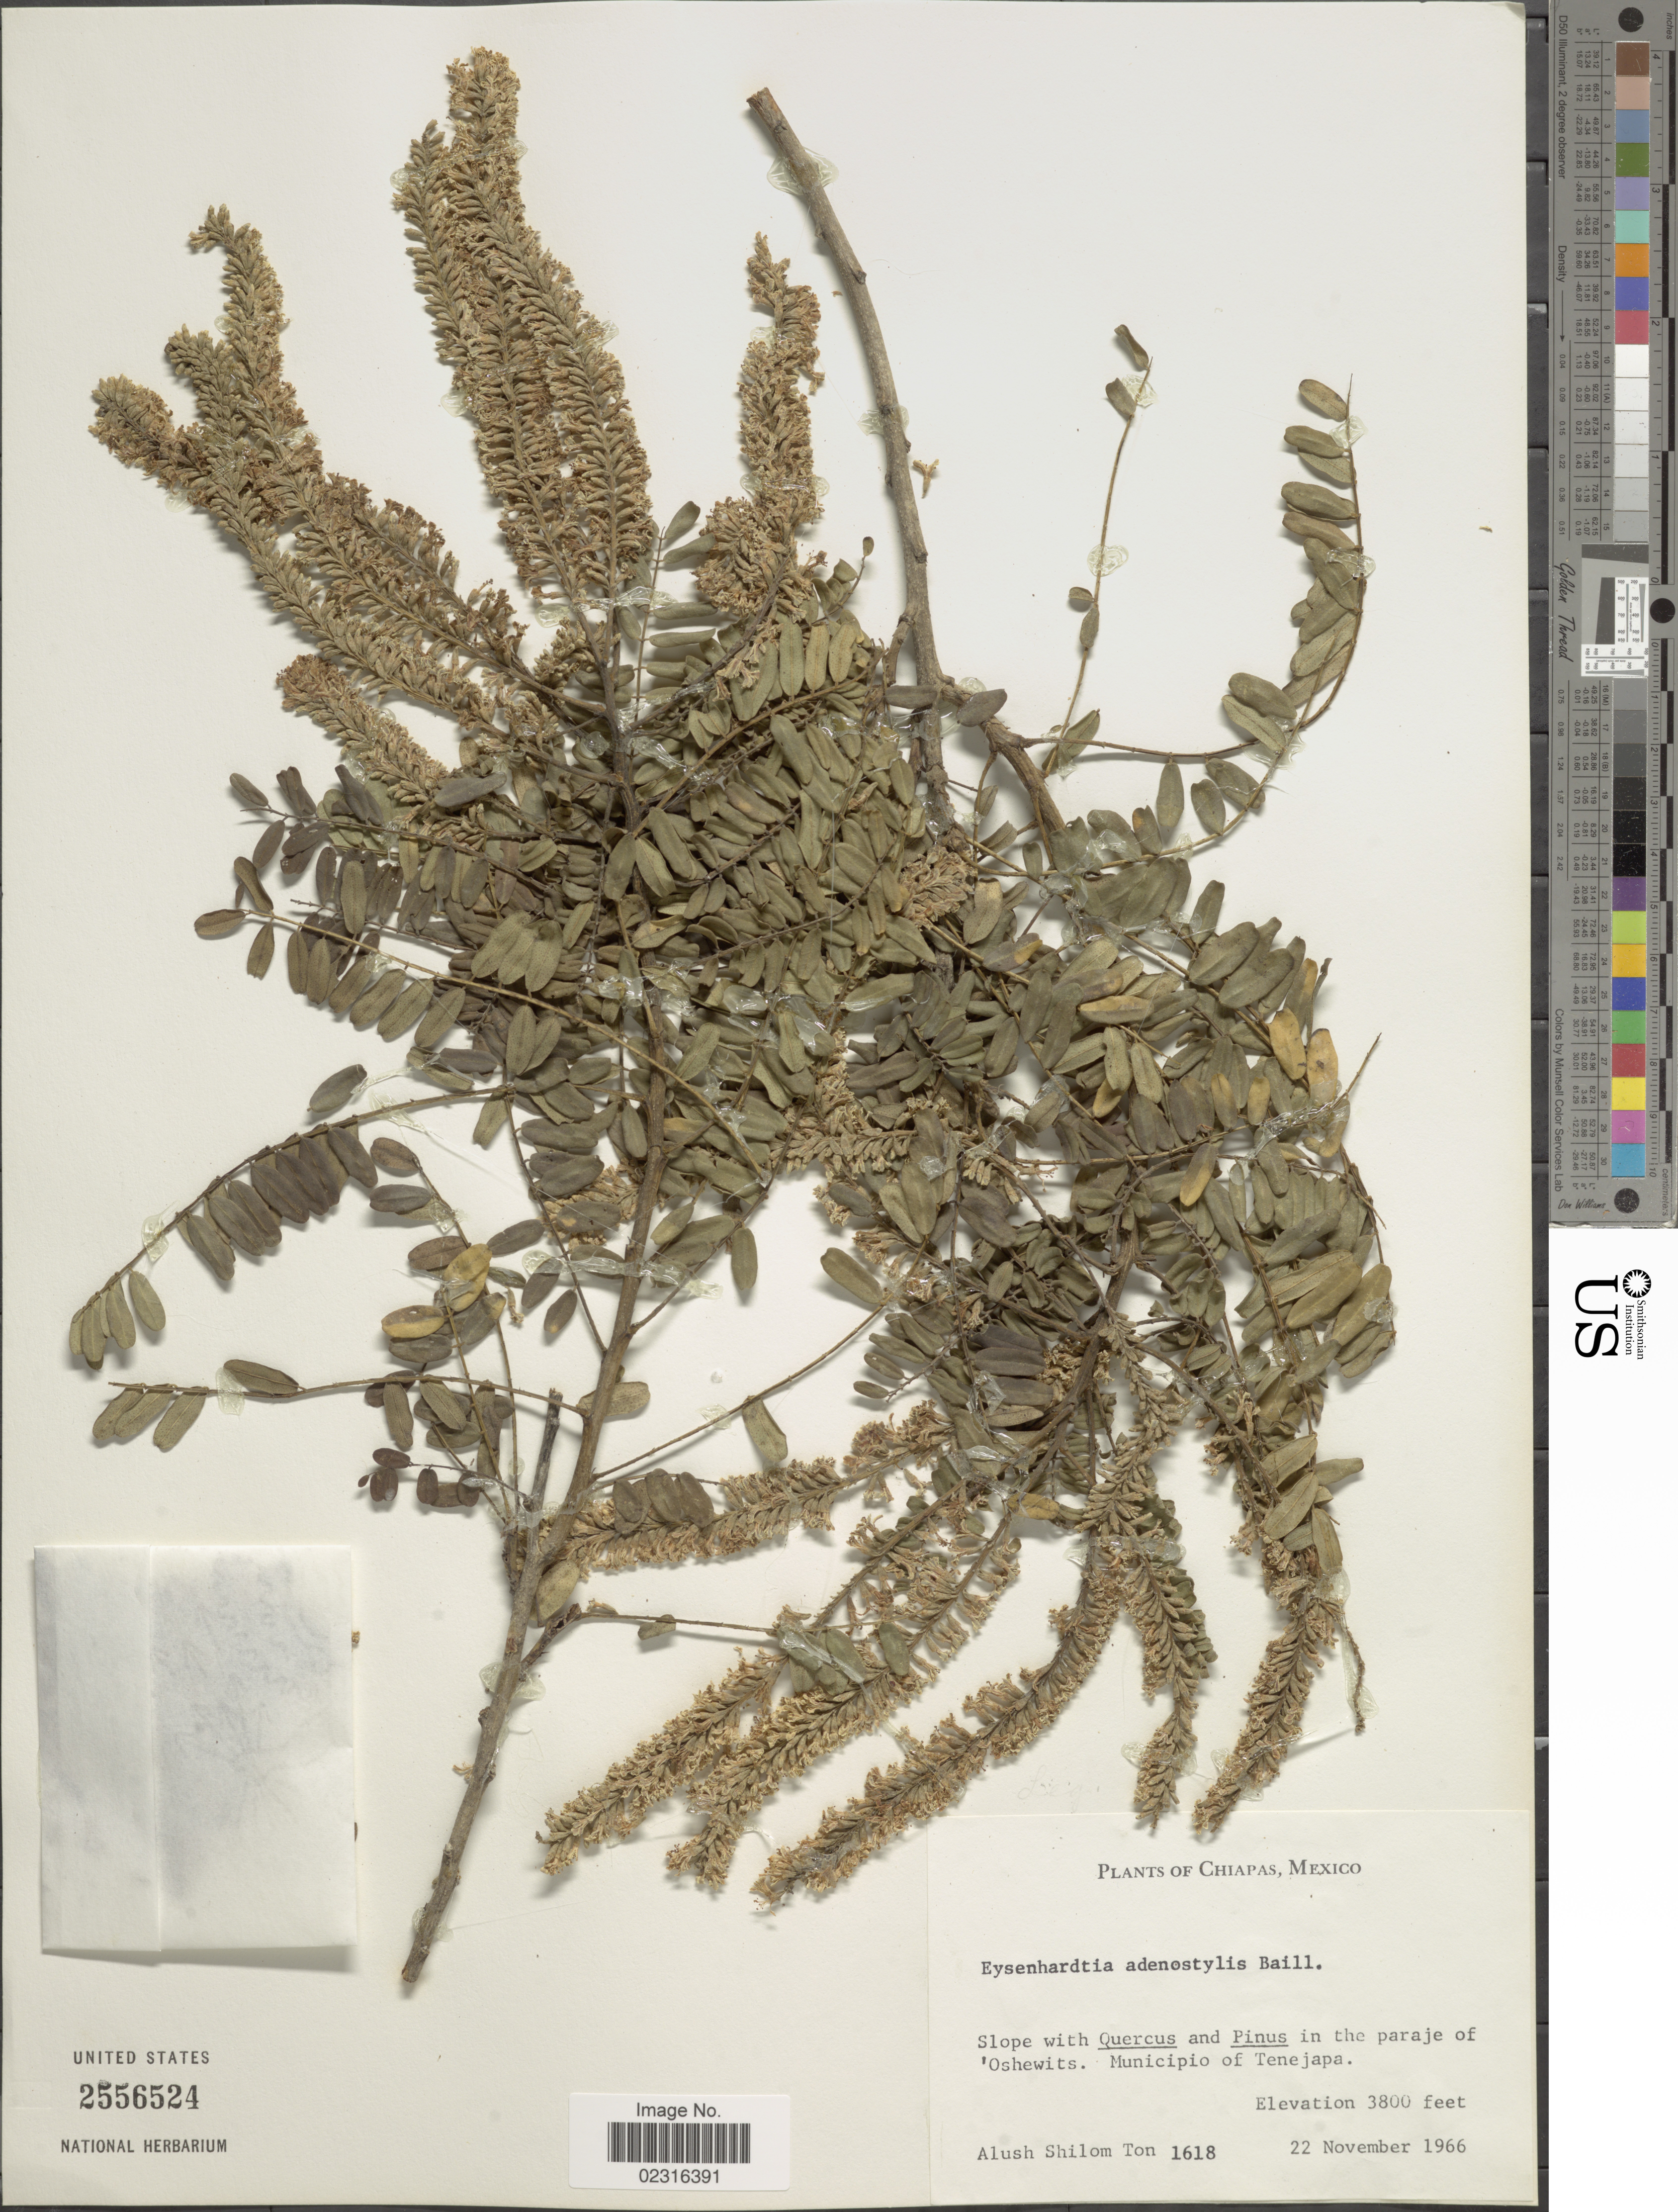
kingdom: Plantae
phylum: Tracheophyta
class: Magnoliopsida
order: Fabales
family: Fabaceae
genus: Eysenhardtia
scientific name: Eysenhardtia adenostylis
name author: Baill.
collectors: A. S. Ton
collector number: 1618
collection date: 1966-11-22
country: Mexico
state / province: Chiapas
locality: Slope in the paraje of 'Oshewits, Municipio of Tenejapa.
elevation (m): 1158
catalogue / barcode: US 2556524